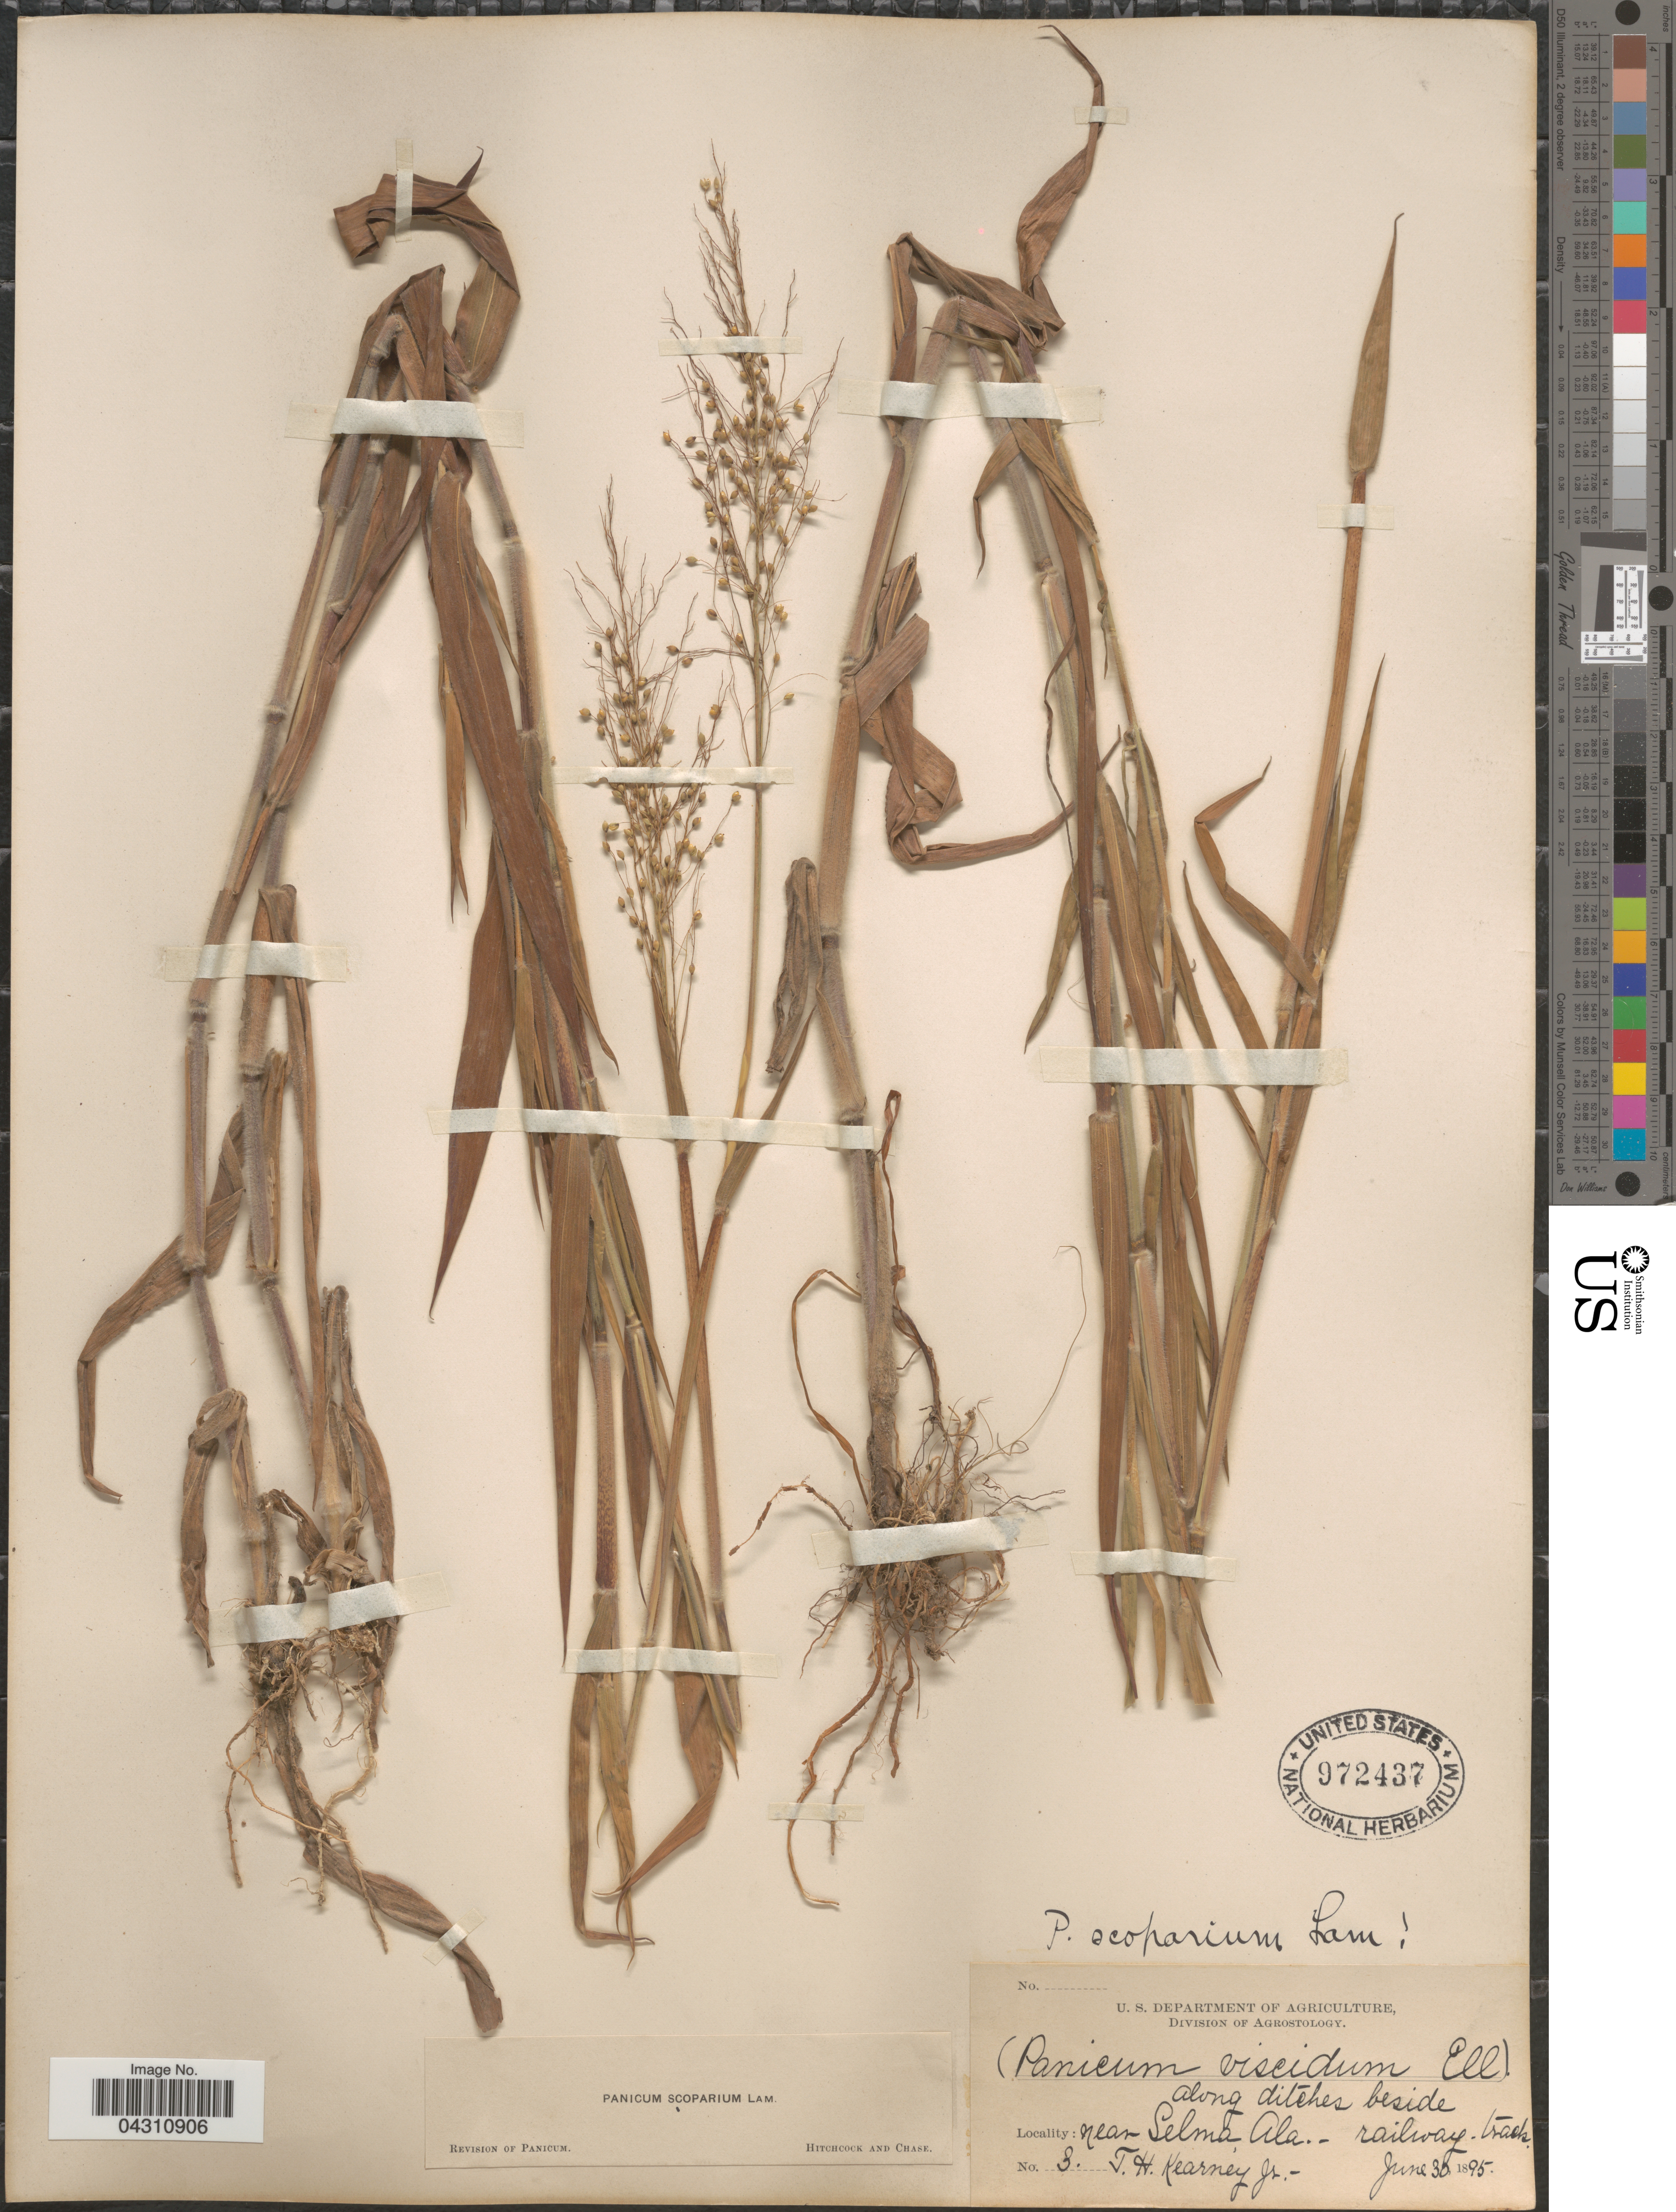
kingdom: Plantae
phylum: Tracheophyta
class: Liliopsida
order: Poales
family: Poaceae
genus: Dichanthelium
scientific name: Dichanthelium scoparium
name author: (Lam.) Gould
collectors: T. H. Kearney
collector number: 3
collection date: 1895-06-30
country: United States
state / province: Alabama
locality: Near Selma.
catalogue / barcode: US 972437